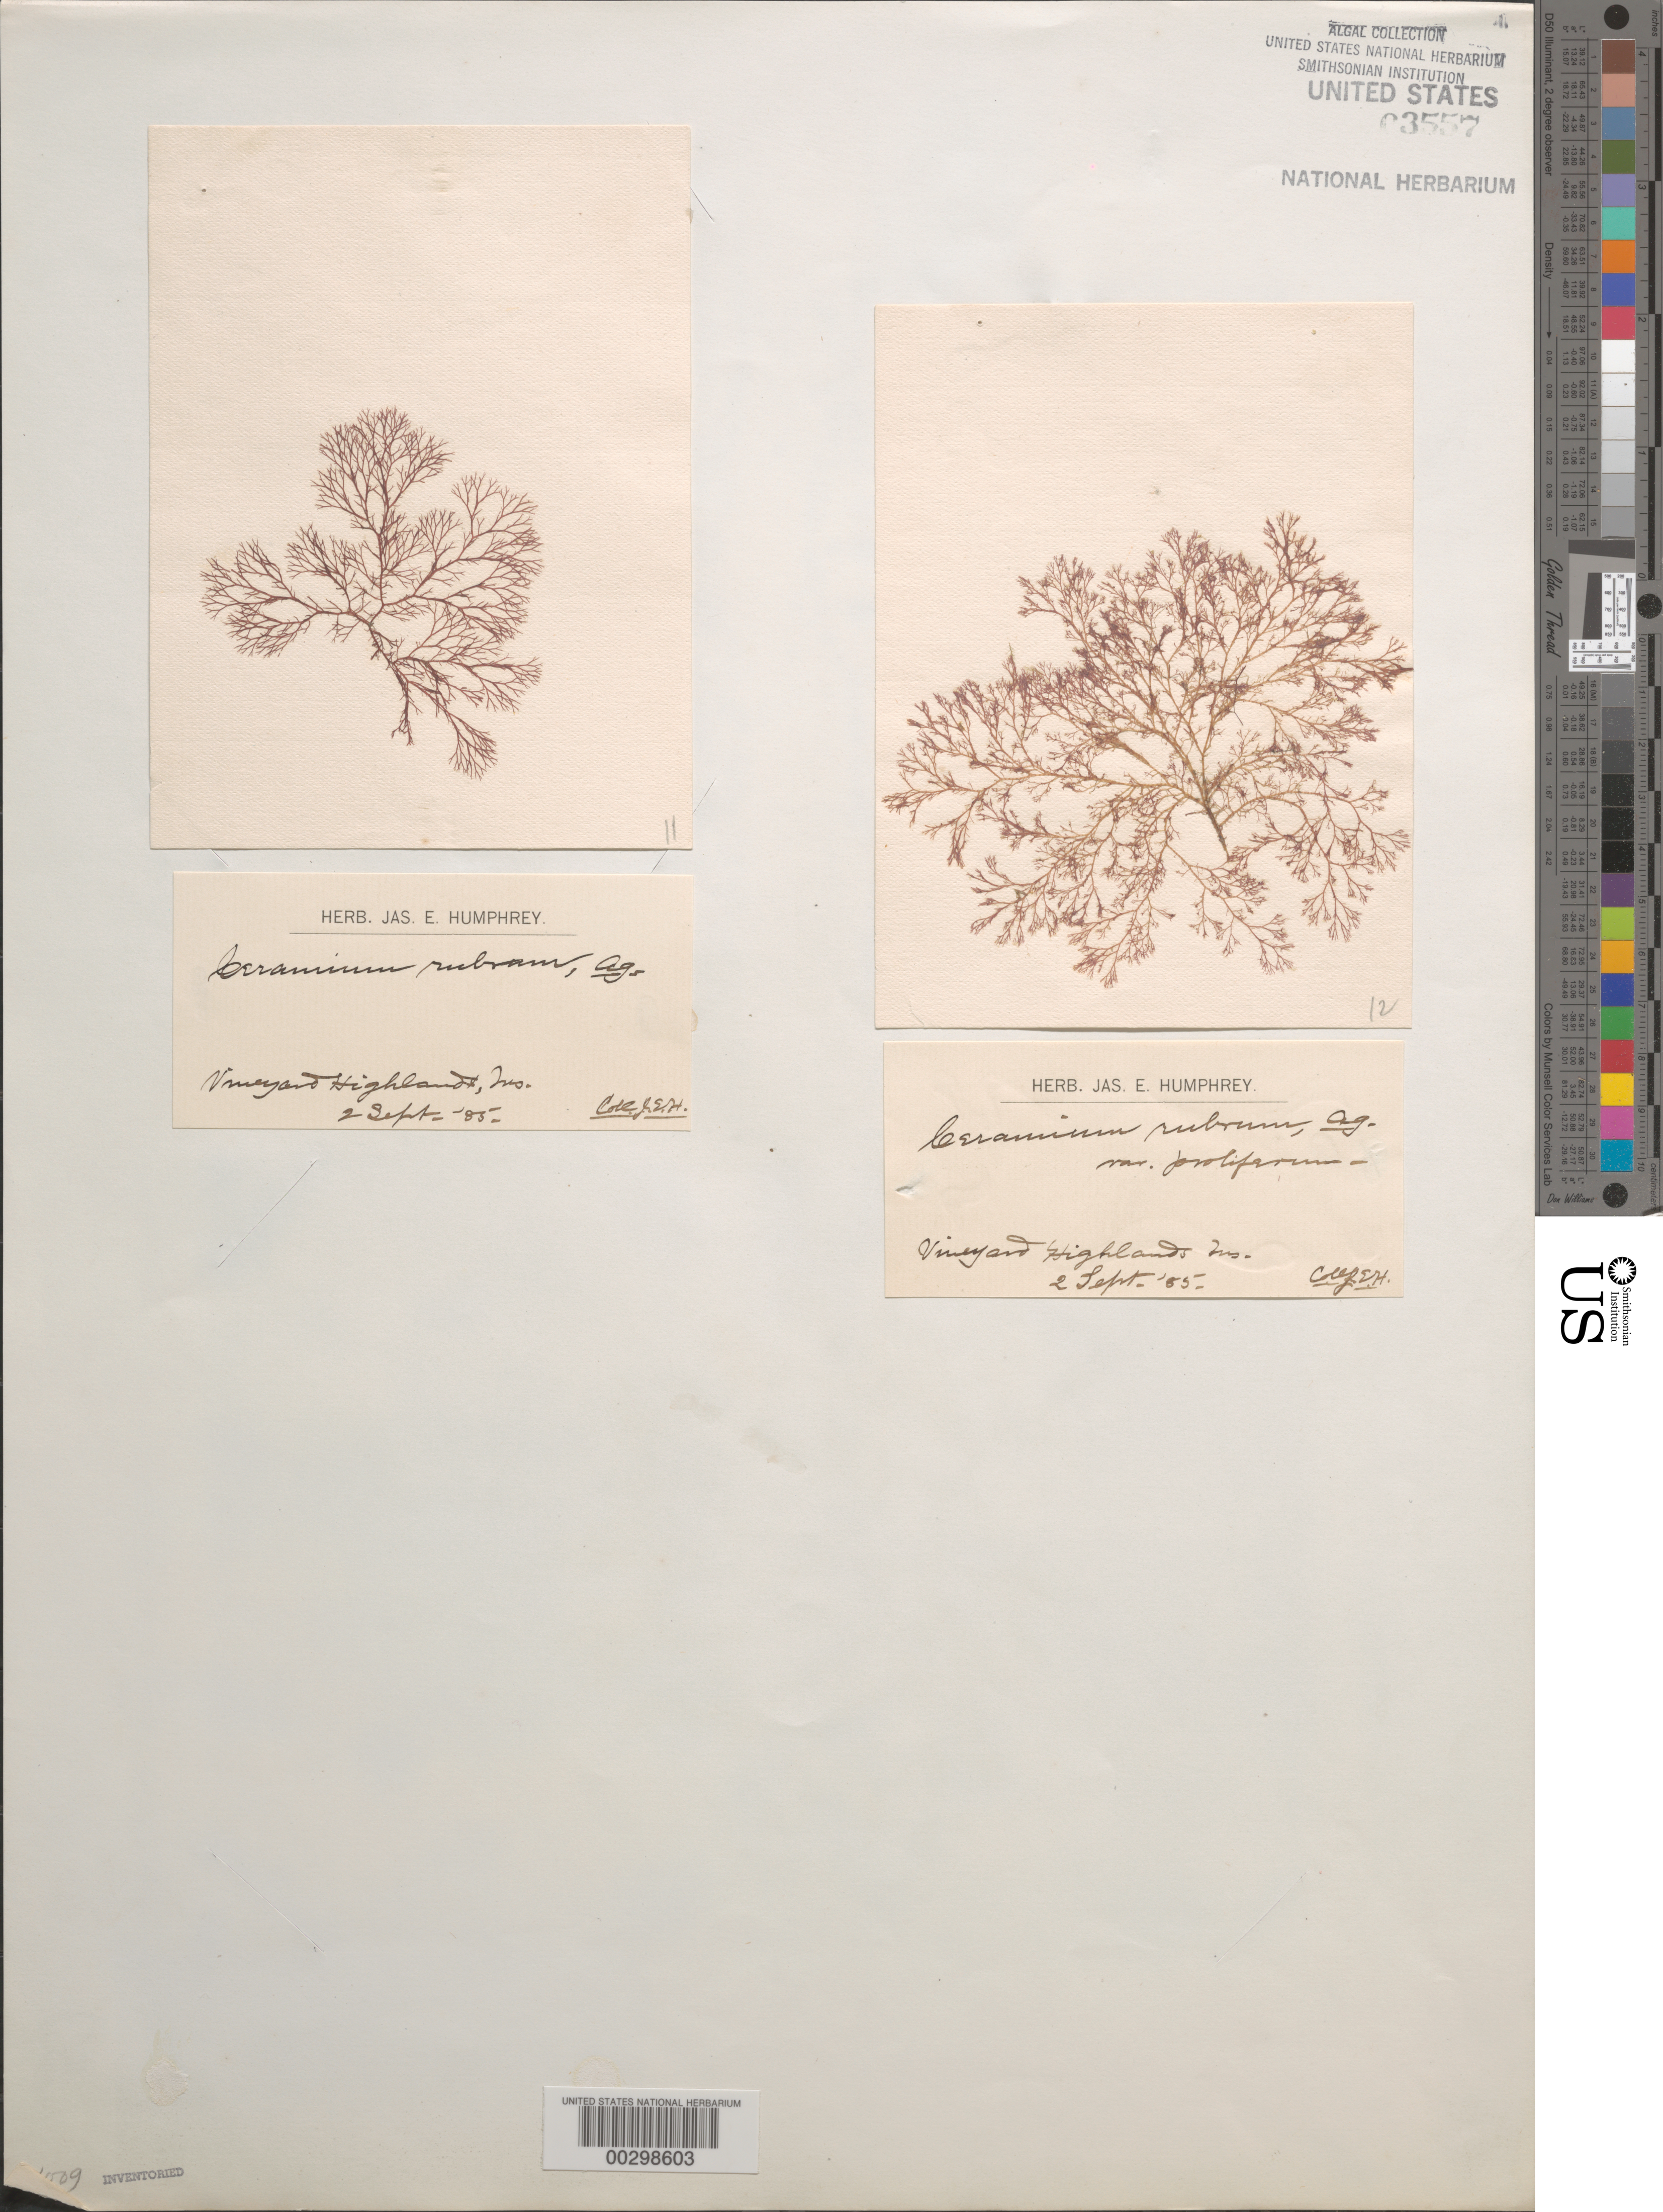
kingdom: Plantae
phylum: Rhodophyta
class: Florideophyceae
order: Ceramiales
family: Ceramiaceae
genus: Ceramium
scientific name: Ceramium rubrum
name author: C. Agardh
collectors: J. Humphrey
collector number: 11 & 12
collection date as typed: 02 Sep 1885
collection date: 1885-09-02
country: United States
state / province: Massachusetts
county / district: Dukes County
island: Martha's Vineyard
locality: Vineyard Highlands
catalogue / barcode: US 3557